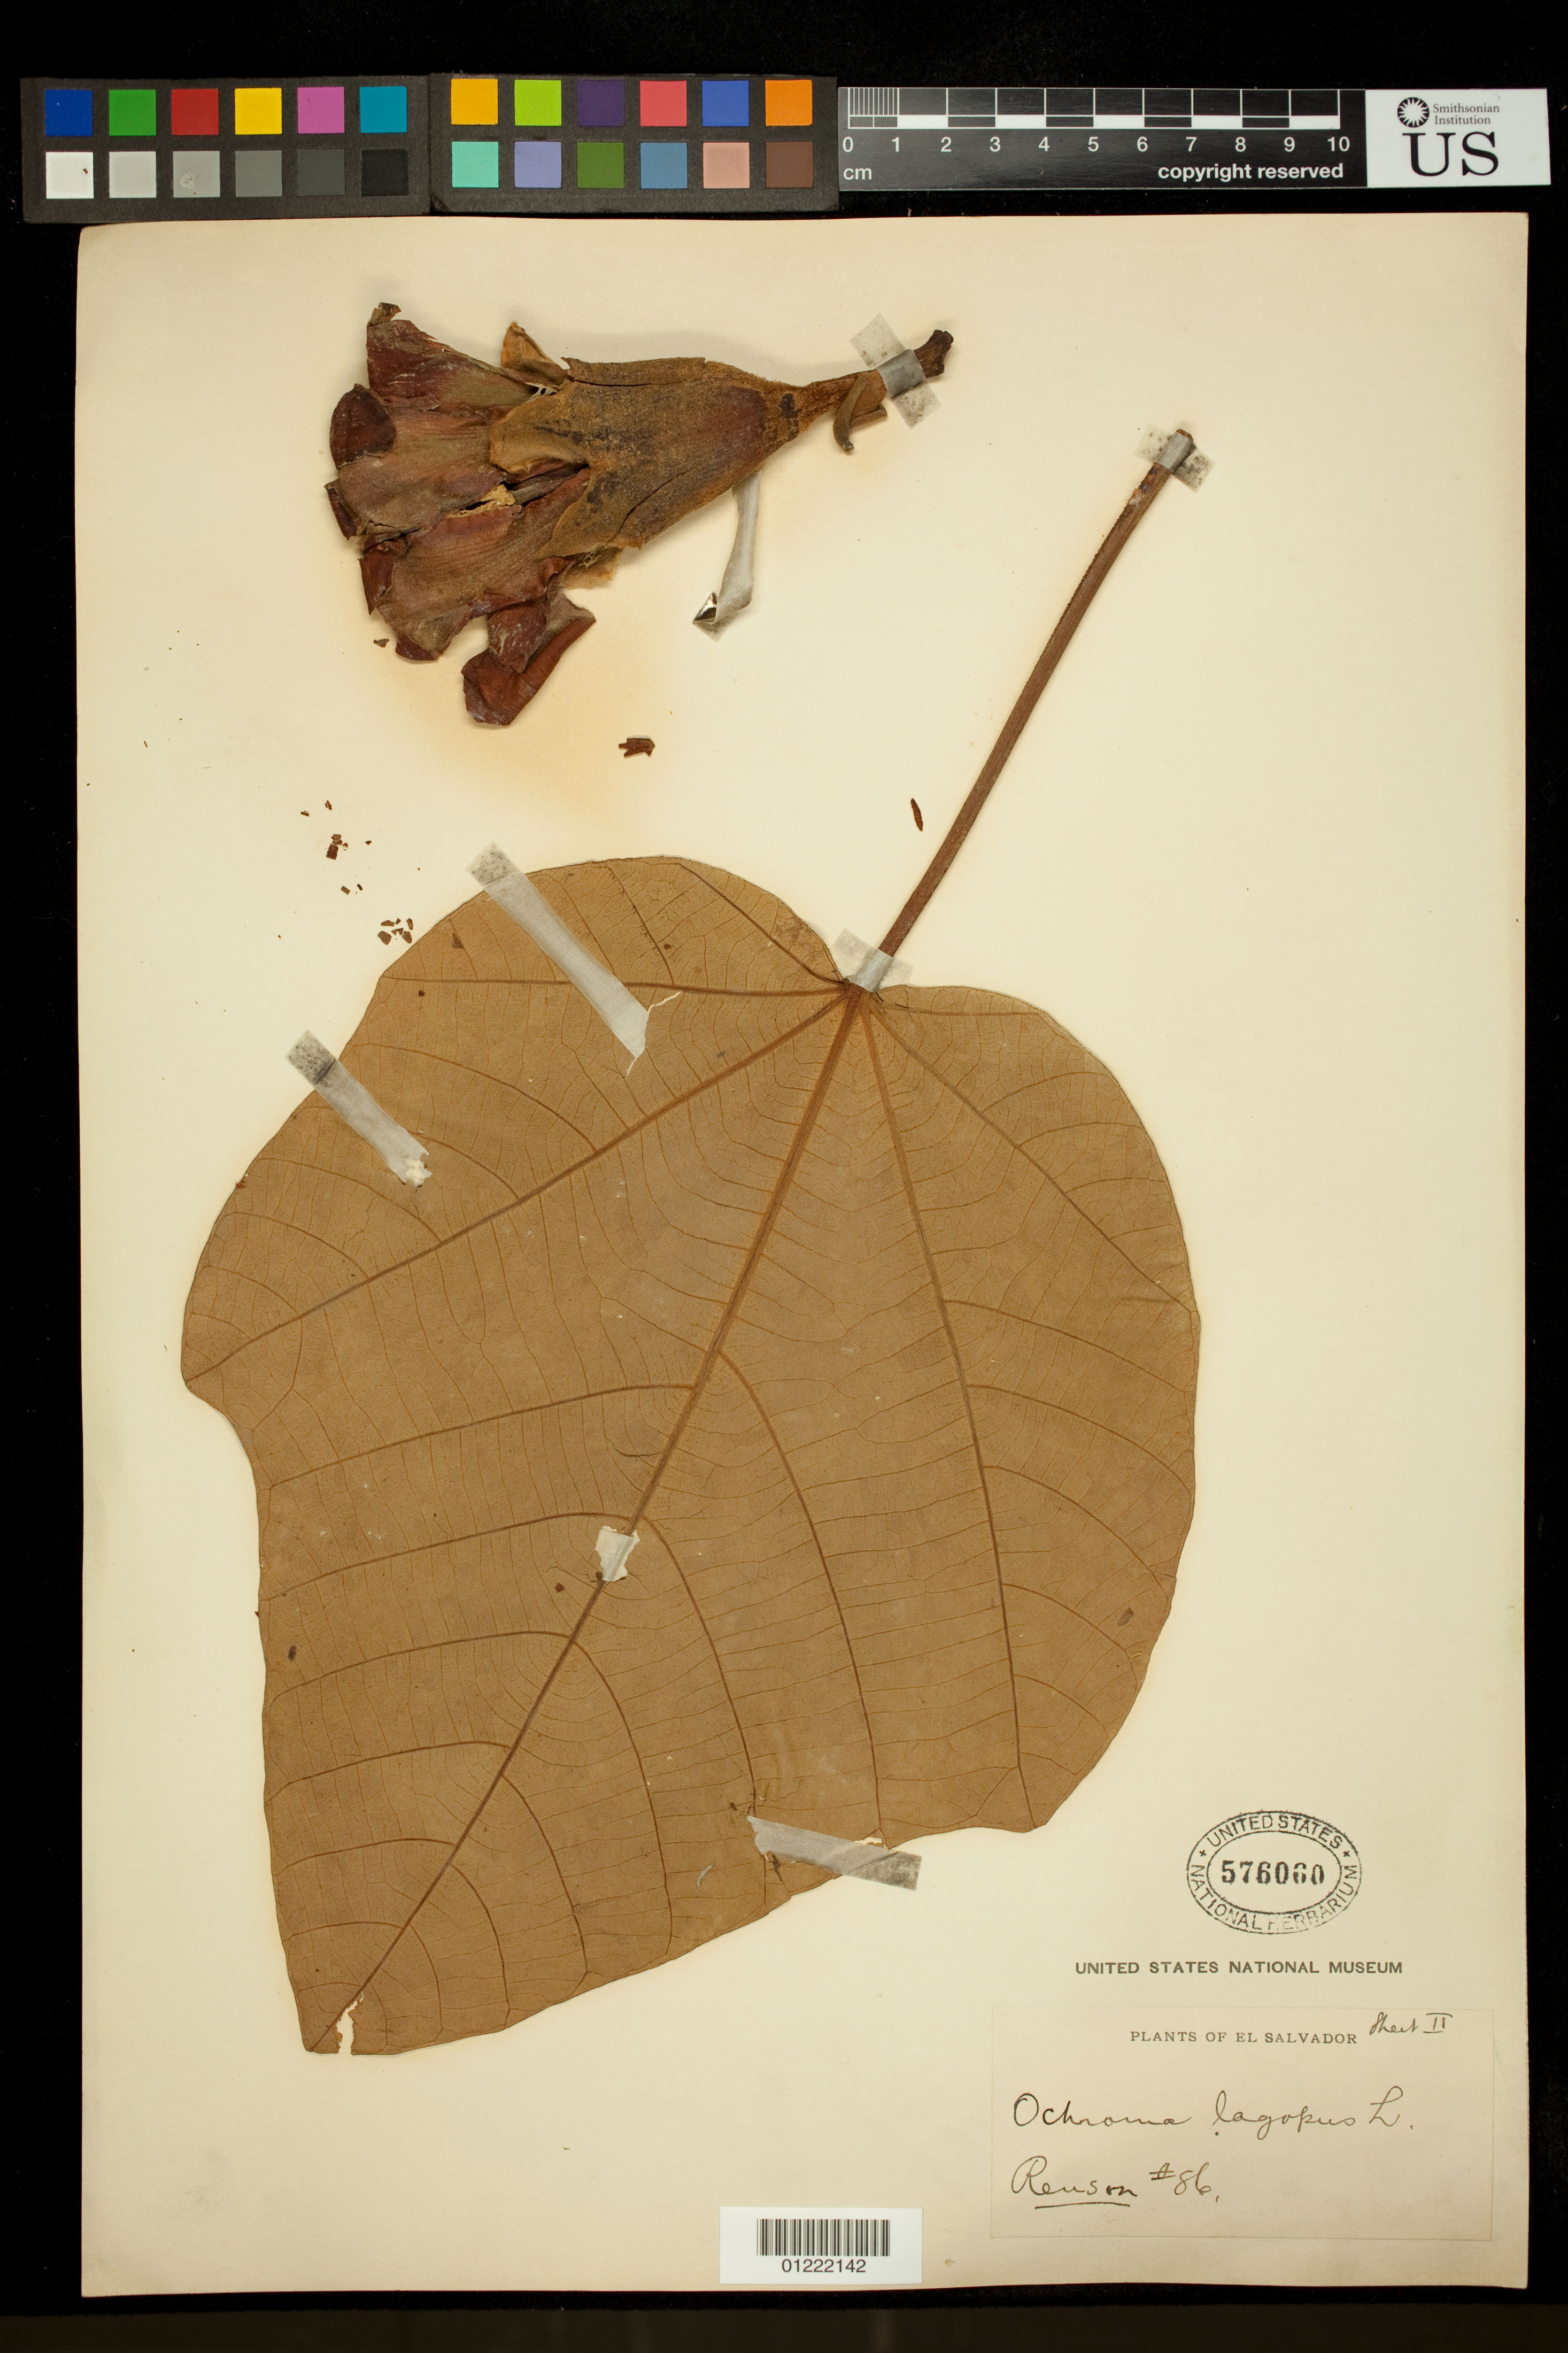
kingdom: Plantae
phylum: Tracheophyta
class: Magnoliopsida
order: Malvales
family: Malvaceae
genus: Ochroma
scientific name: Ochroma pyramidale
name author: (Cav. ex Lam.) Urb.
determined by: Dorr, L. J., (BOT), Smithsonian Institution - National Museum of Natural History (UNITED STATES)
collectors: C. Renson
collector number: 86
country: El Salvador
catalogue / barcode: US 576060